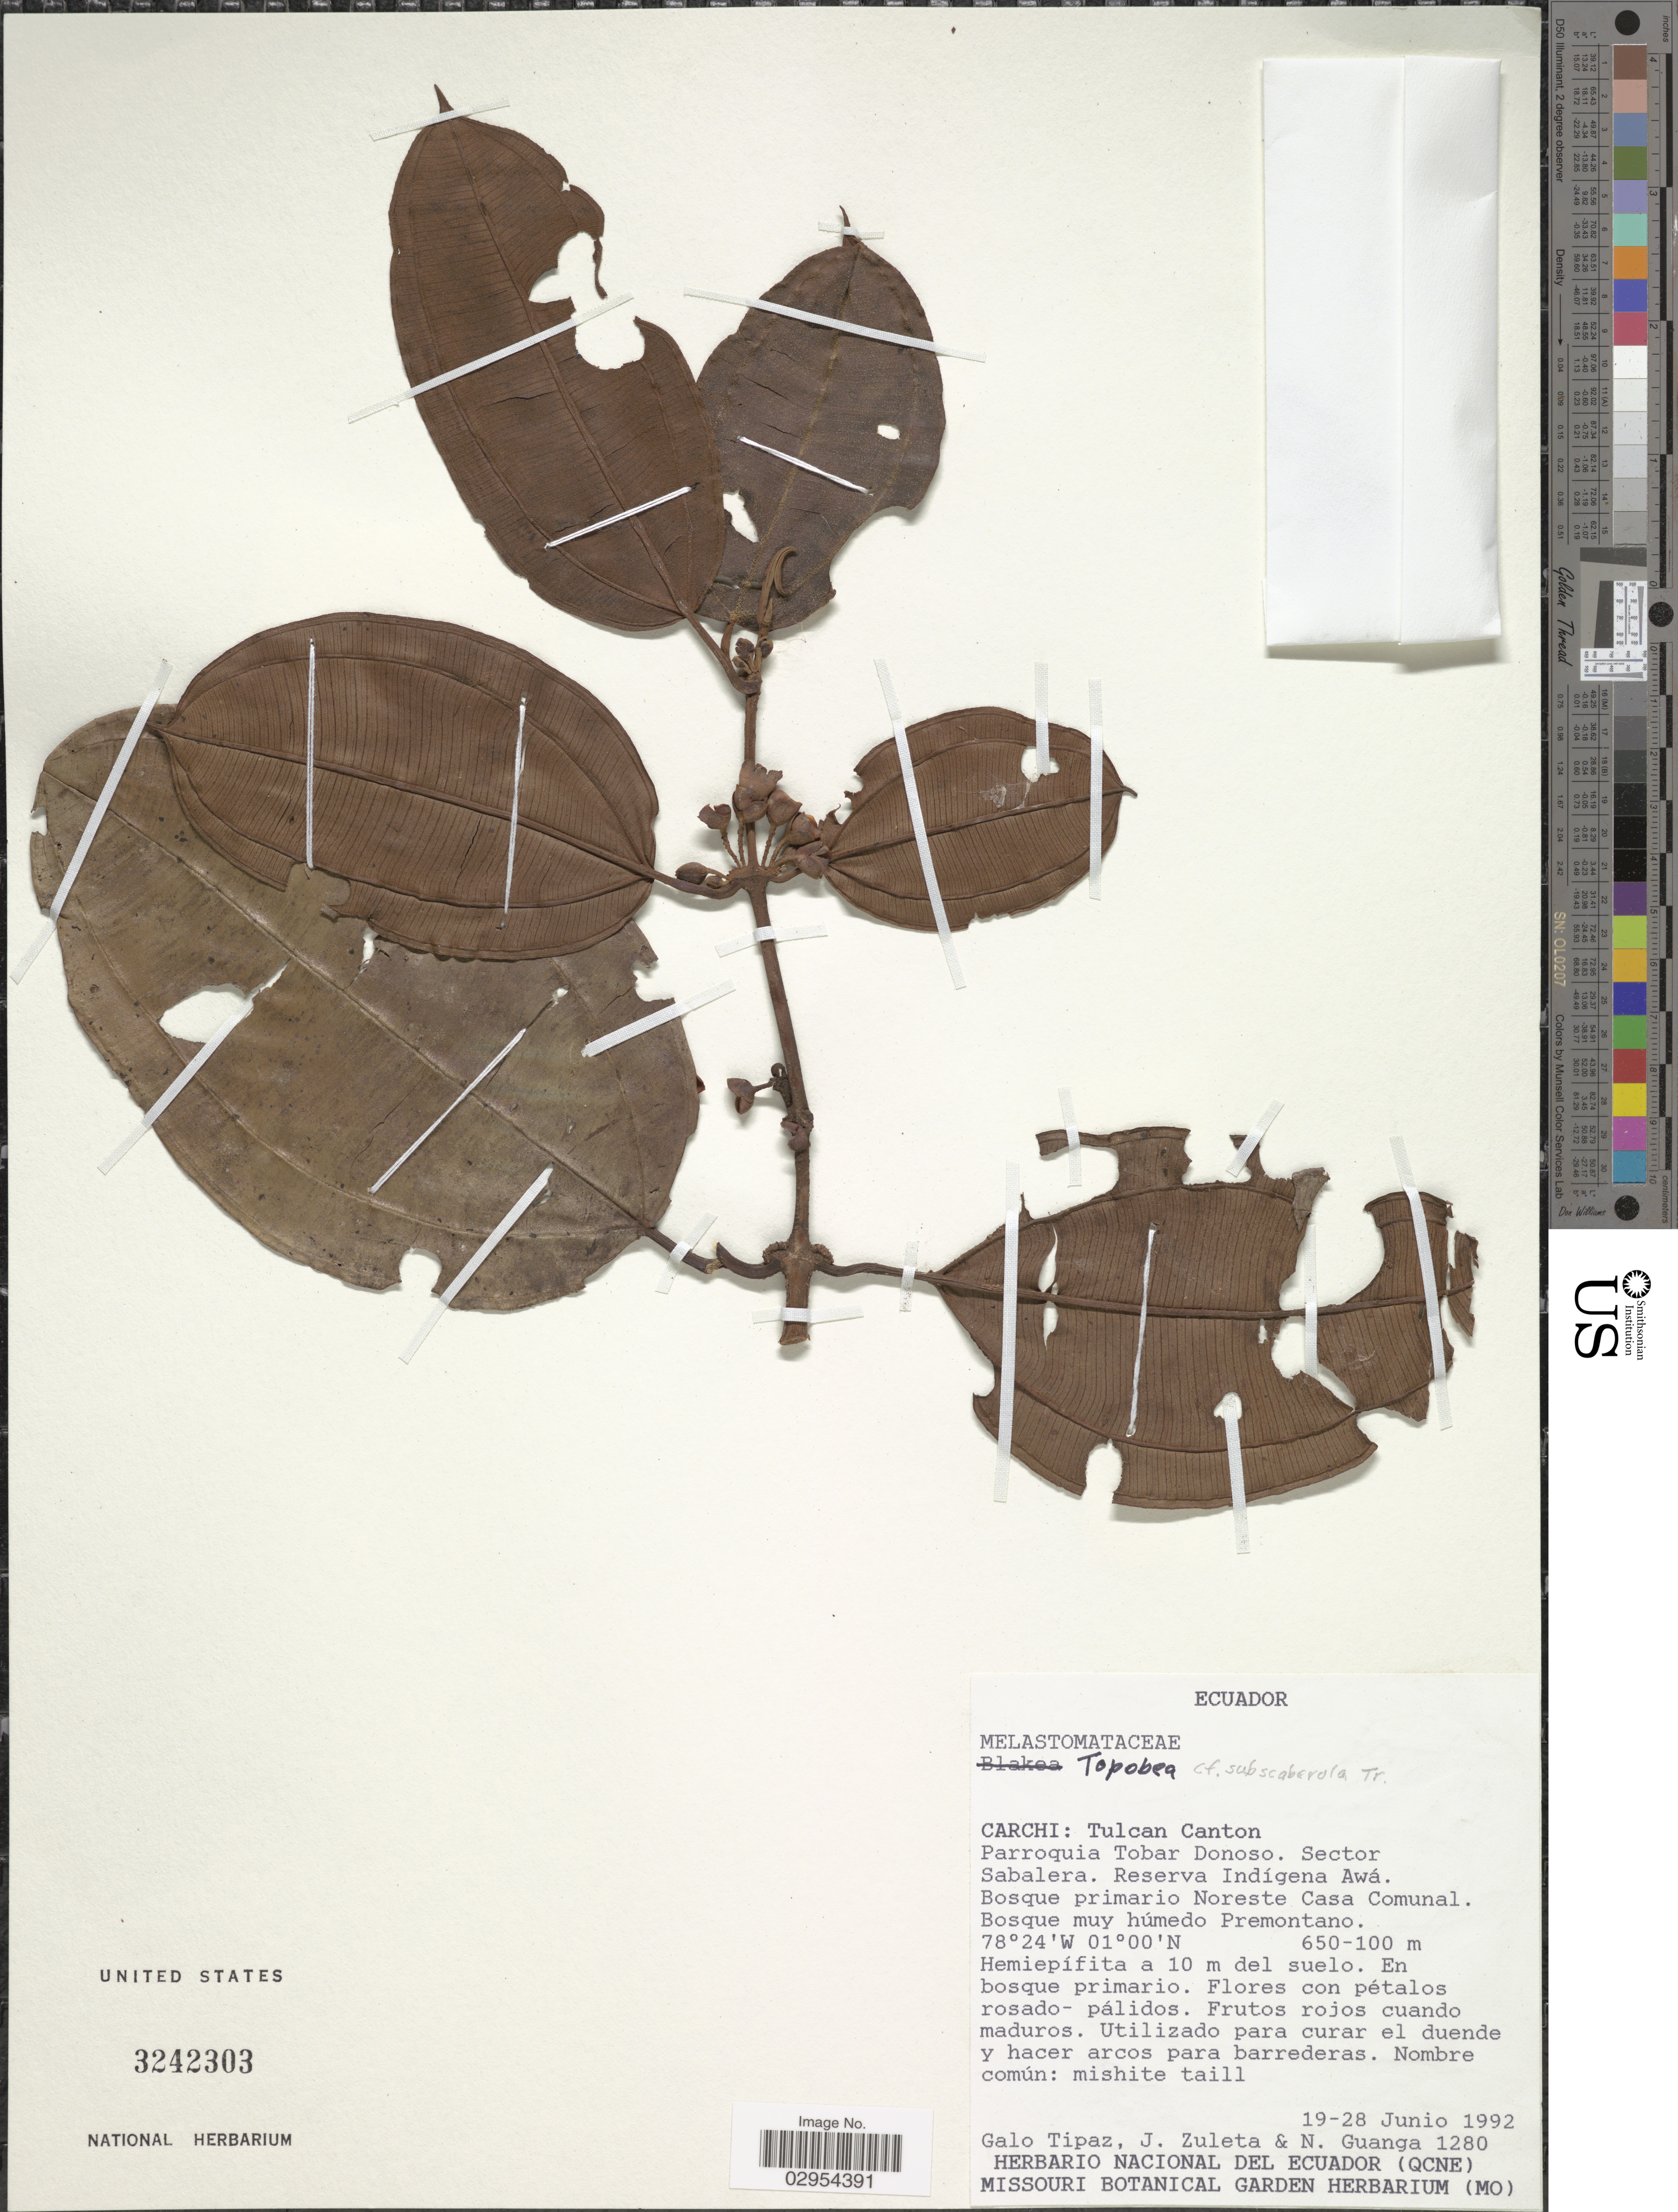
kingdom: Plantae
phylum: Tracheophyta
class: Magnoliopsida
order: Myrtales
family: Melastomataceae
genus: Topobea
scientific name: Topobea sp.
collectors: G. Tipaz, J. Zuleta & N. Guanga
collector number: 1280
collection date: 1992-06-19/1992-06-28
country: Ecuador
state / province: Carchi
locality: Tulcan Canton, Parroquia Tobar Donoso. Sector Sabalera. Reserva Indígena Awá. Bosque primario Noreste Casa Comunal.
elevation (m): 100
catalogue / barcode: US 3242303